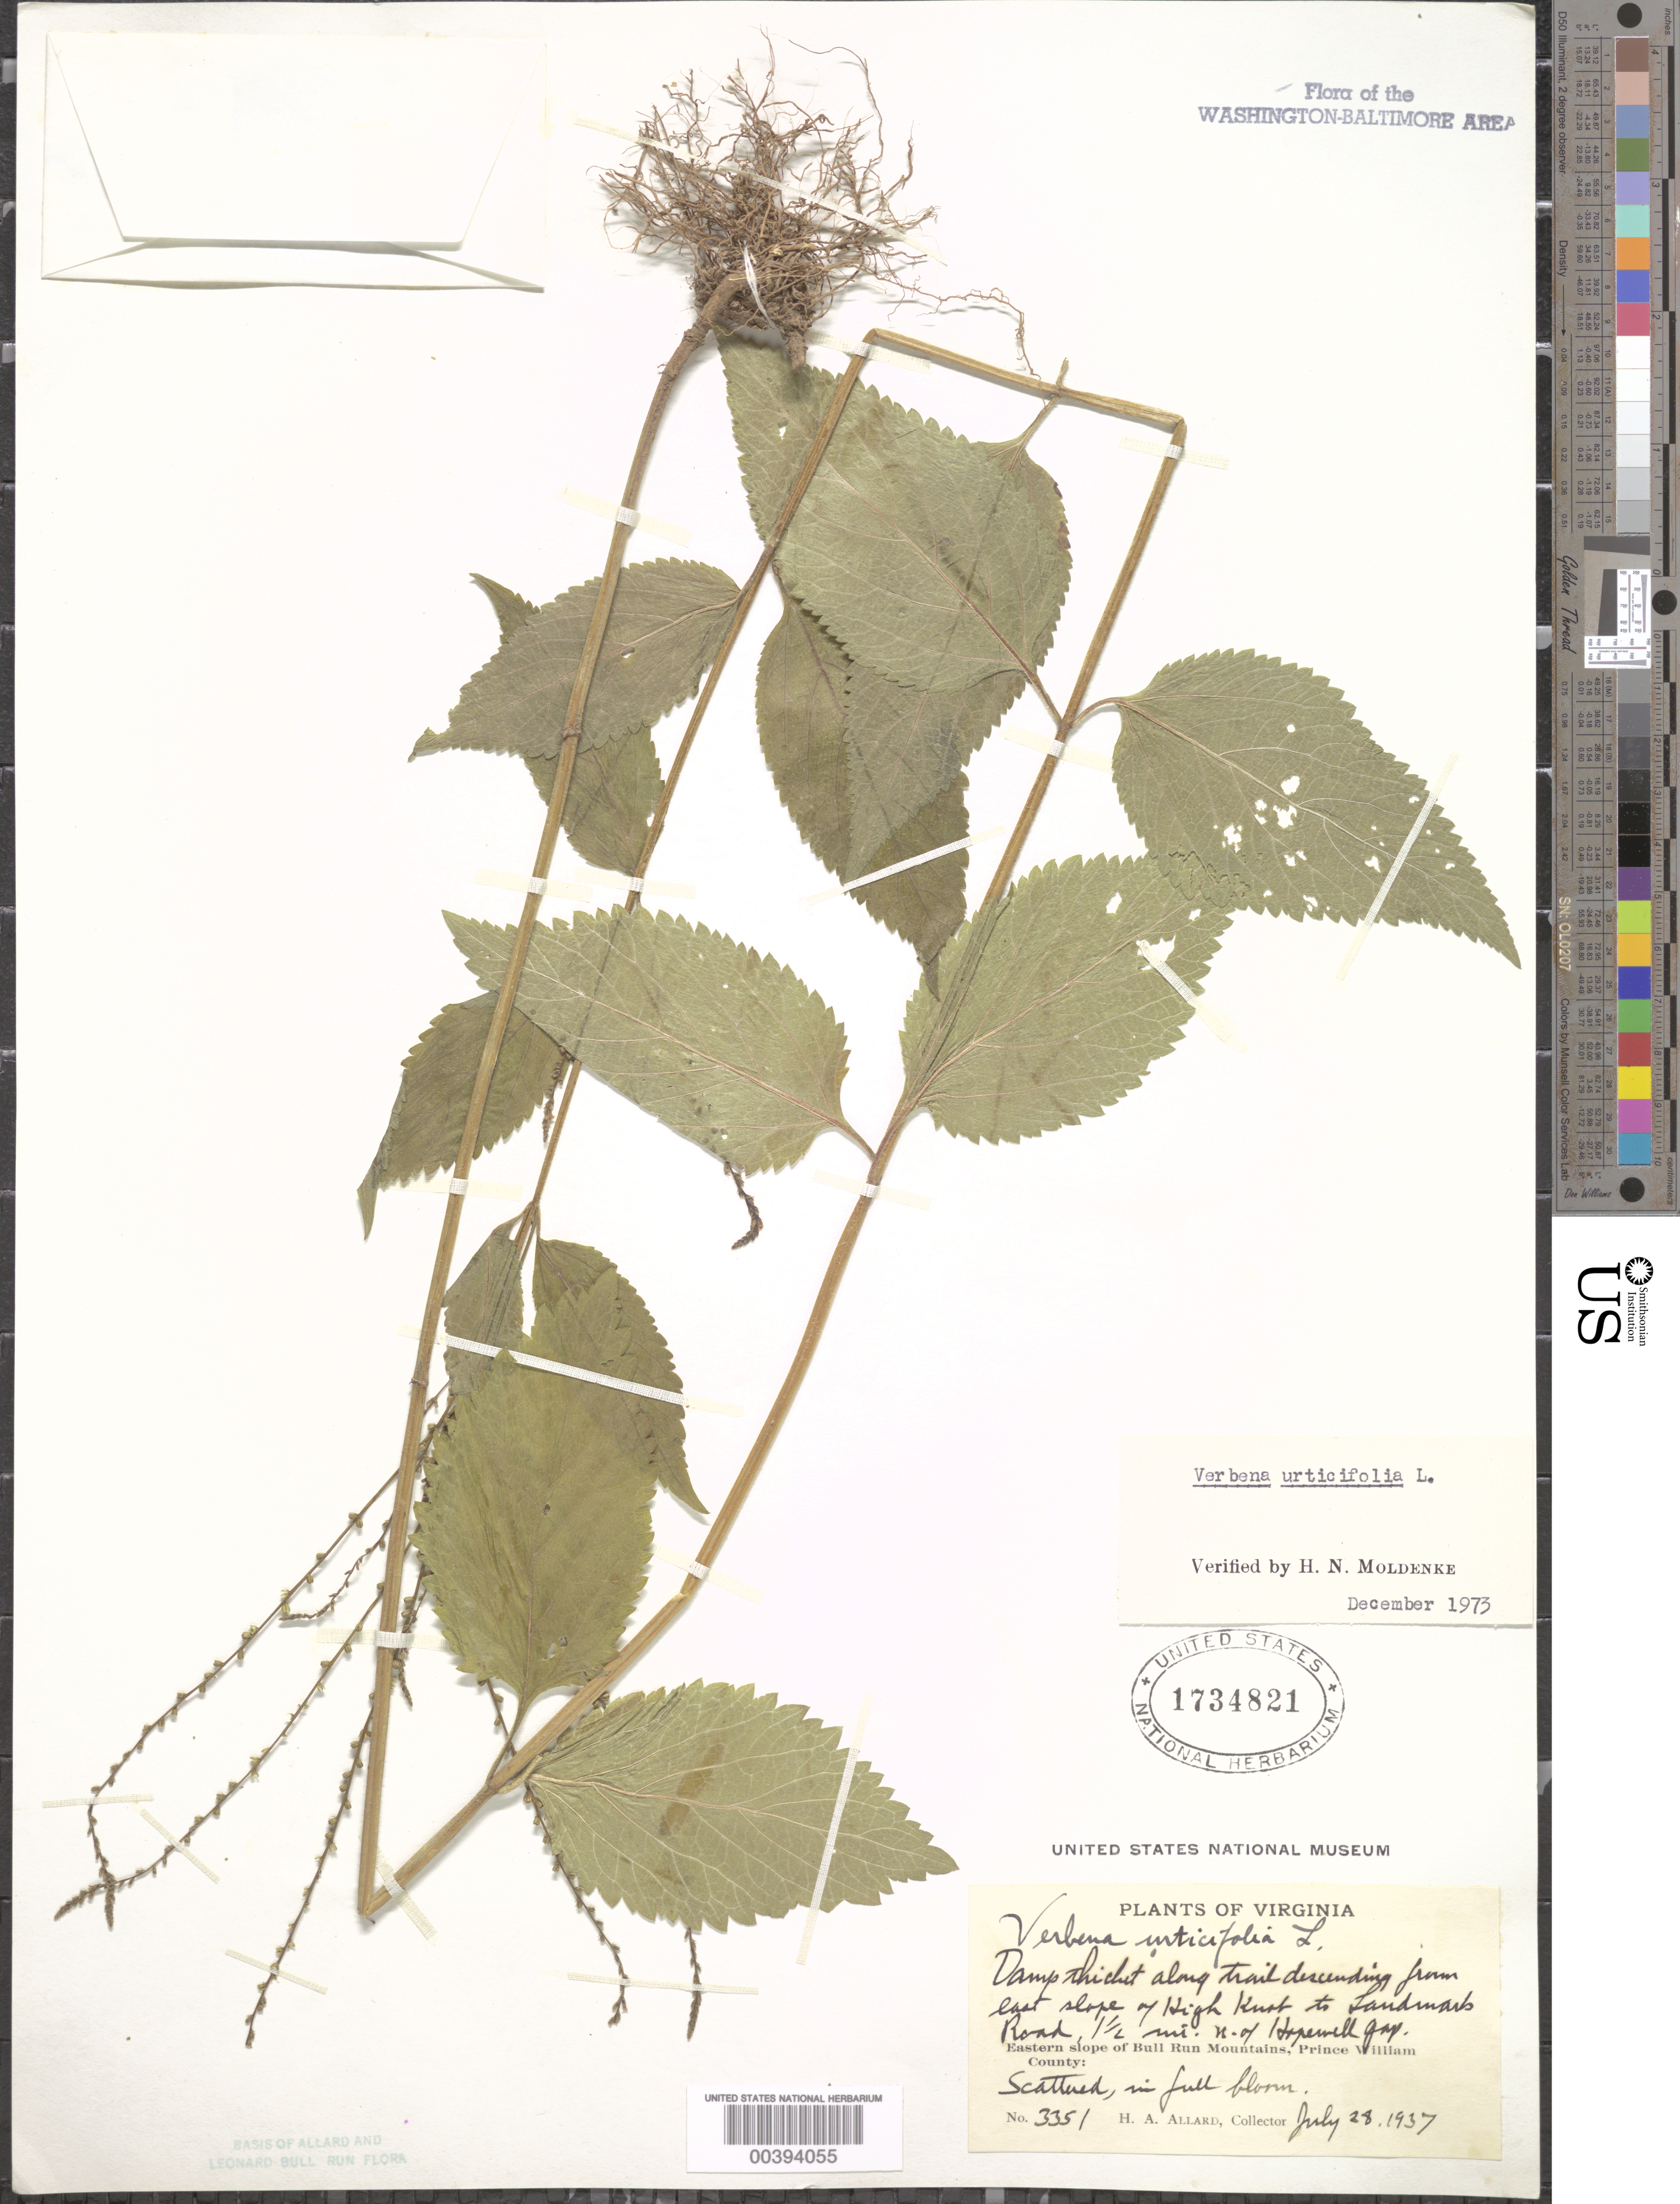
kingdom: Plantae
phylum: Tracheophyta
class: Magnoliopsida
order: Lamiales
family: Verbenaceae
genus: Verbena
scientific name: Verbena urticifolia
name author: L.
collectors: H. A. Allard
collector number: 3351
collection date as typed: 28 Jul 1937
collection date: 1937-07-28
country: United States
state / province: Virginia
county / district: Prince William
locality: High Knob to Landmark Road, north of Hopewell Gap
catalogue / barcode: US 1734821